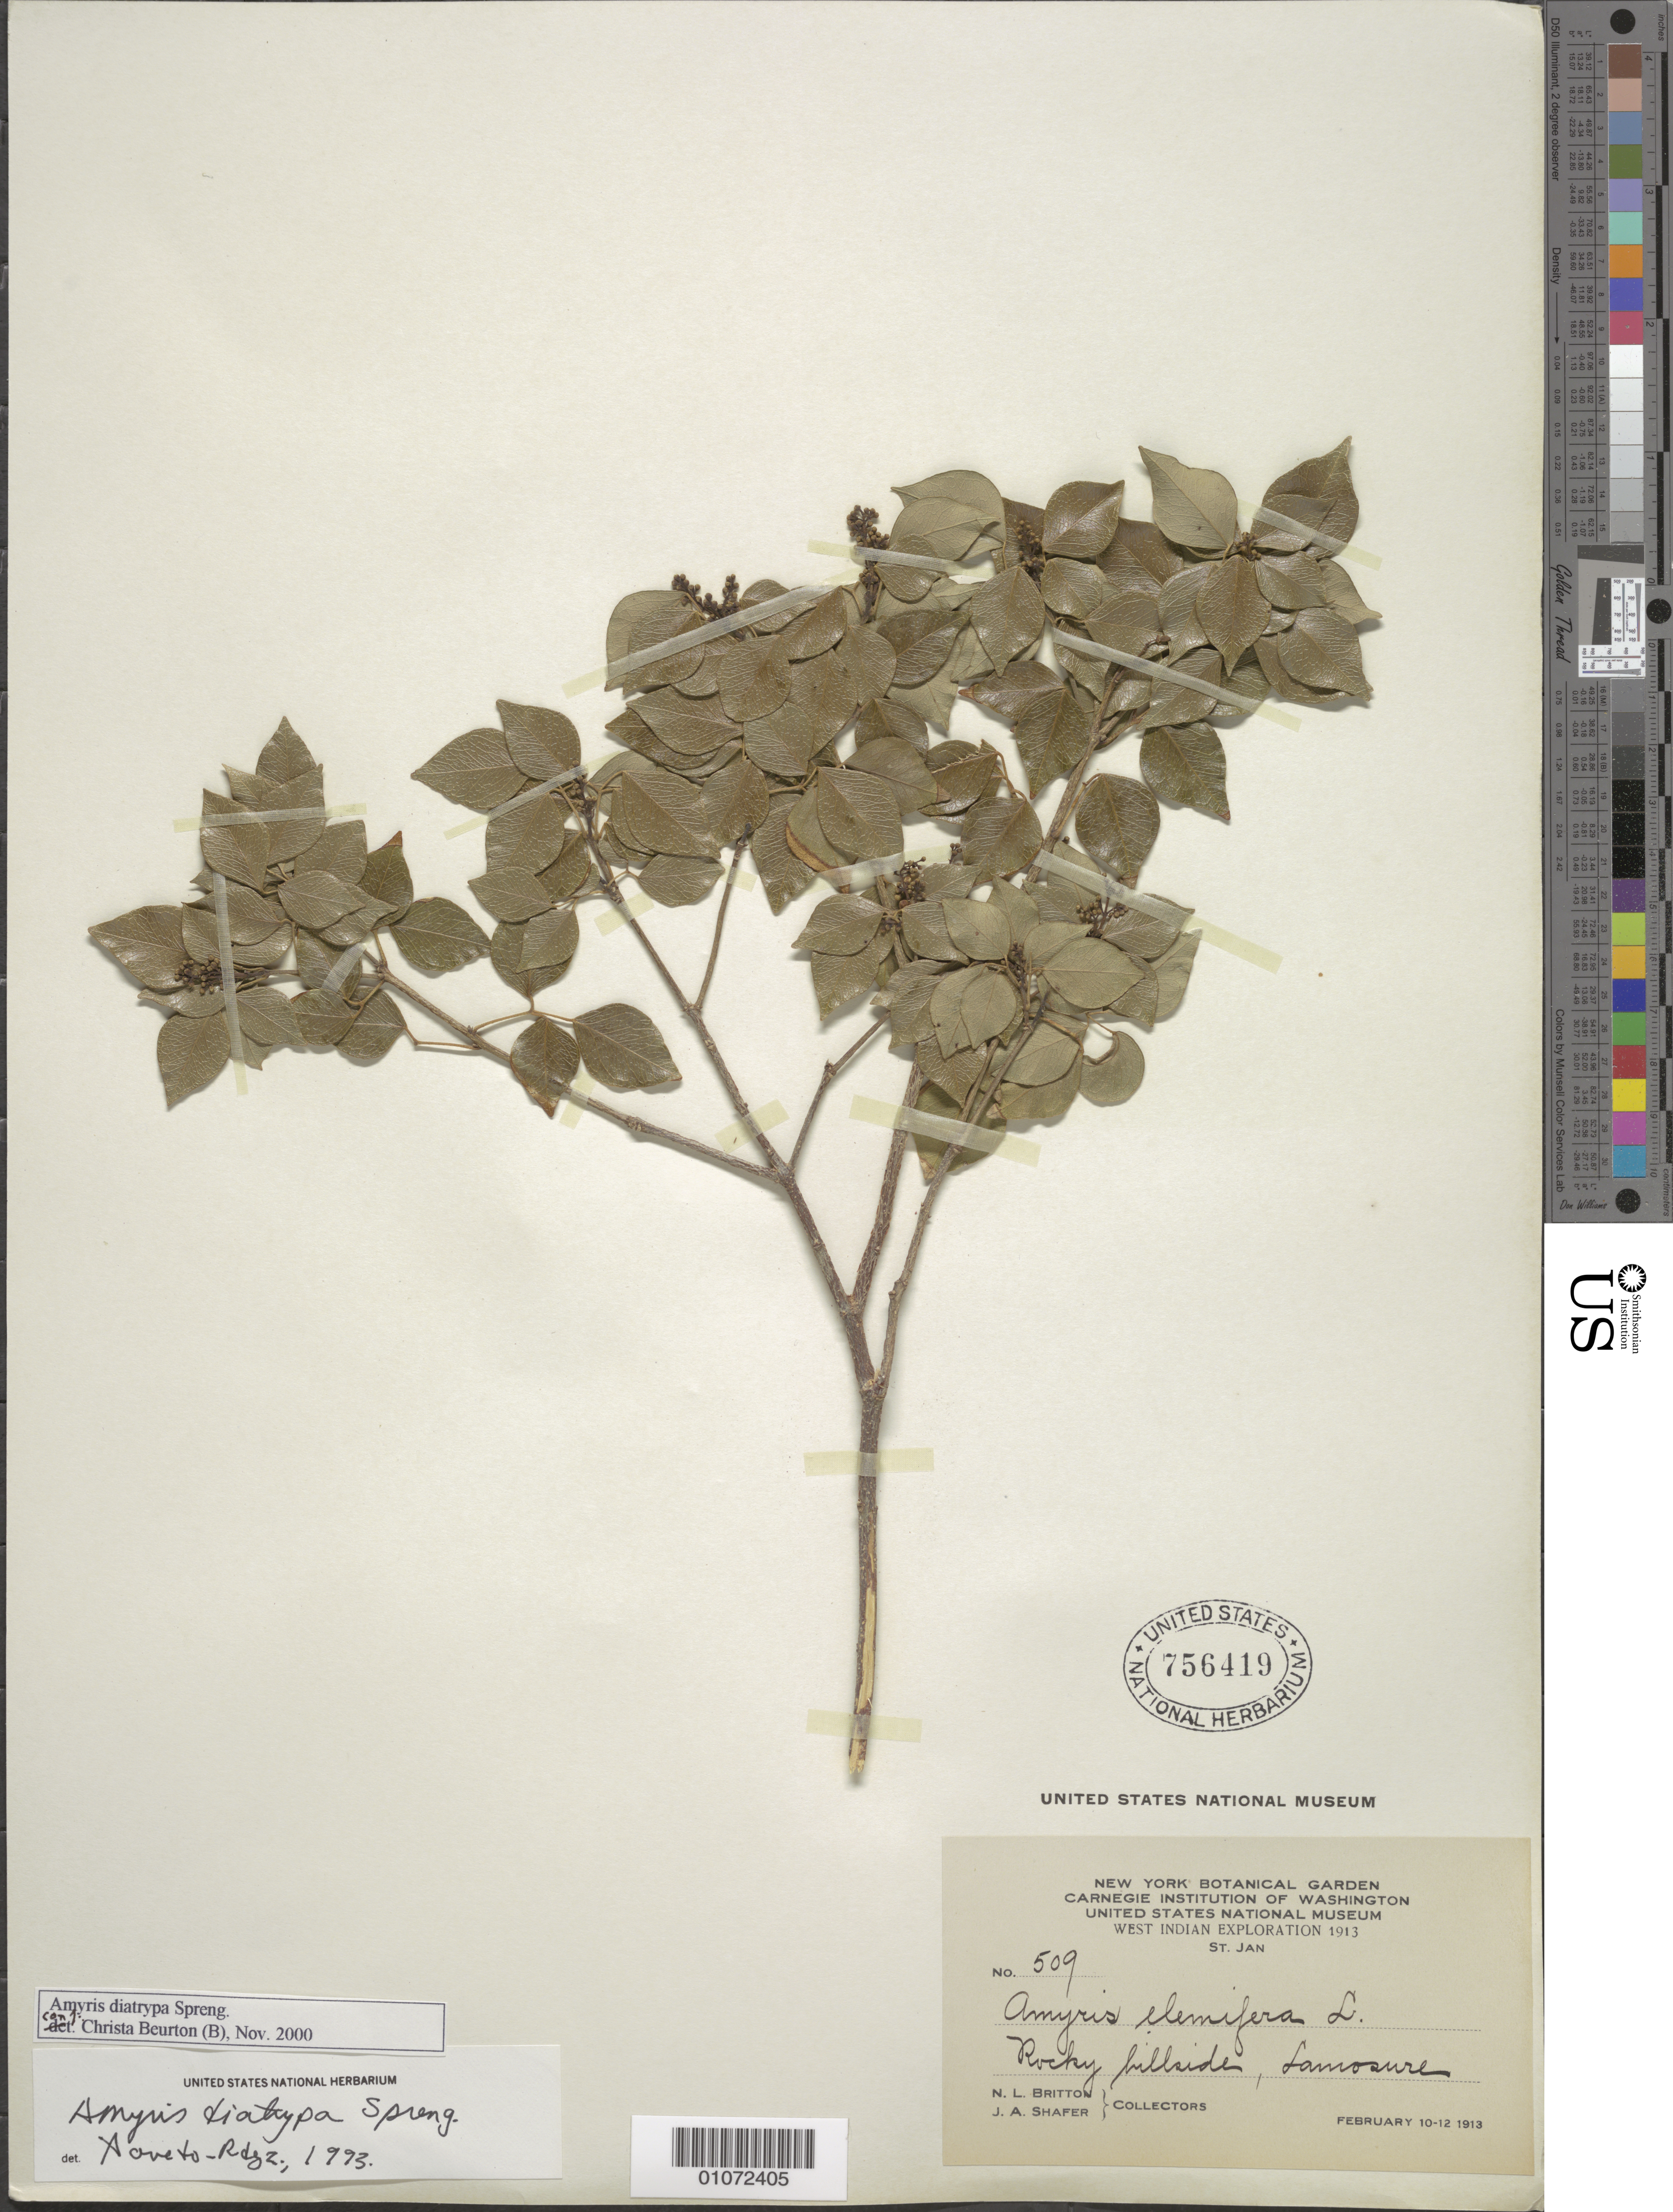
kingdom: Plantae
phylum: Tracheophyta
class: Magnoliopsida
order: Sapindales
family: Rutaceae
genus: Amyris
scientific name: Amyris diatrypa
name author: Spreng.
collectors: N. Britton & J. A. Shafer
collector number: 509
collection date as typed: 10 Feb 1913 to 12 Feb 1913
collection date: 1913-02-10/1913-02-12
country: Netherlands Antilles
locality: Rocky hillside, Lamosure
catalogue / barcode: US 756419